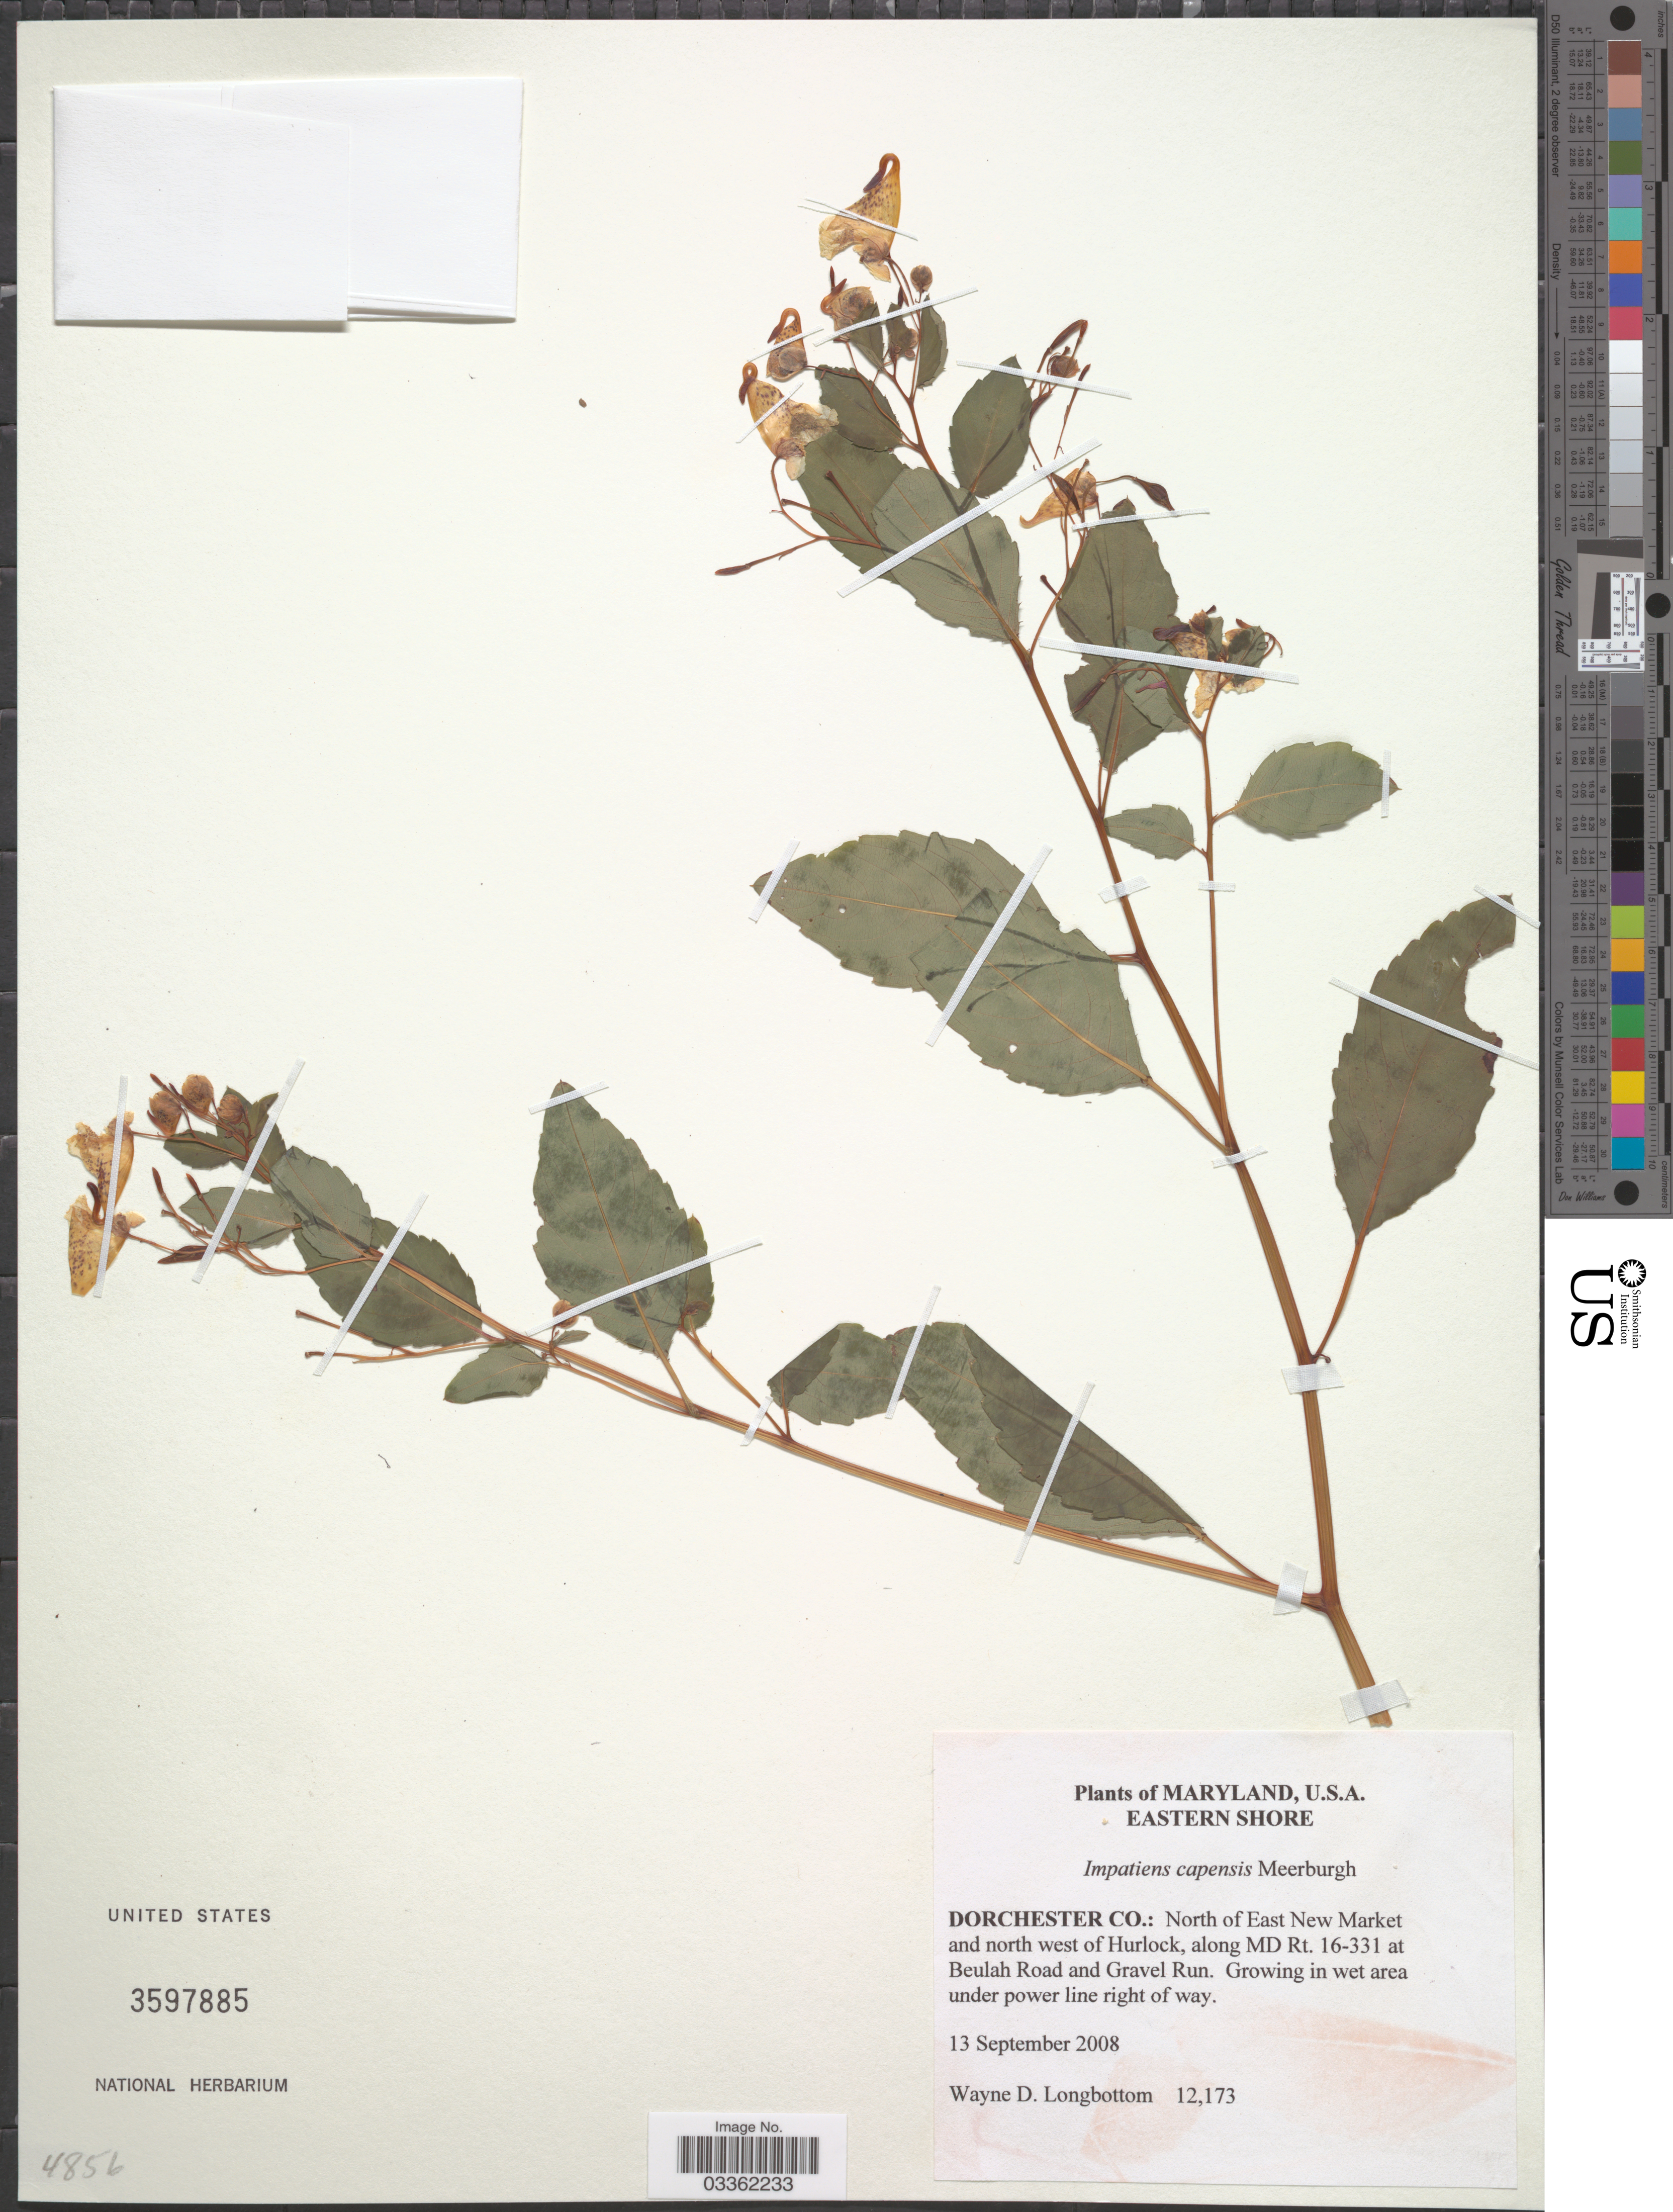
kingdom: Plantae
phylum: Tracheophyta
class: Magnoliopsida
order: Ericales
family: Balsaminaceae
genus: Impatiens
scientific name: Impatiens capensis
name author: Meerb.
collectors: W. D. Longbottom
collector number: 12173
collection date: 2008-09-13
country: United States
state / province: Maryland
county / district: Dorchester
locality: Eastern shore, Dorchester Co.: North of East New Market and north west of Hurlock, along MD Rt. 16-331 at Beulah Road and Gravel Run.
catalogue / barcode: US 3597885